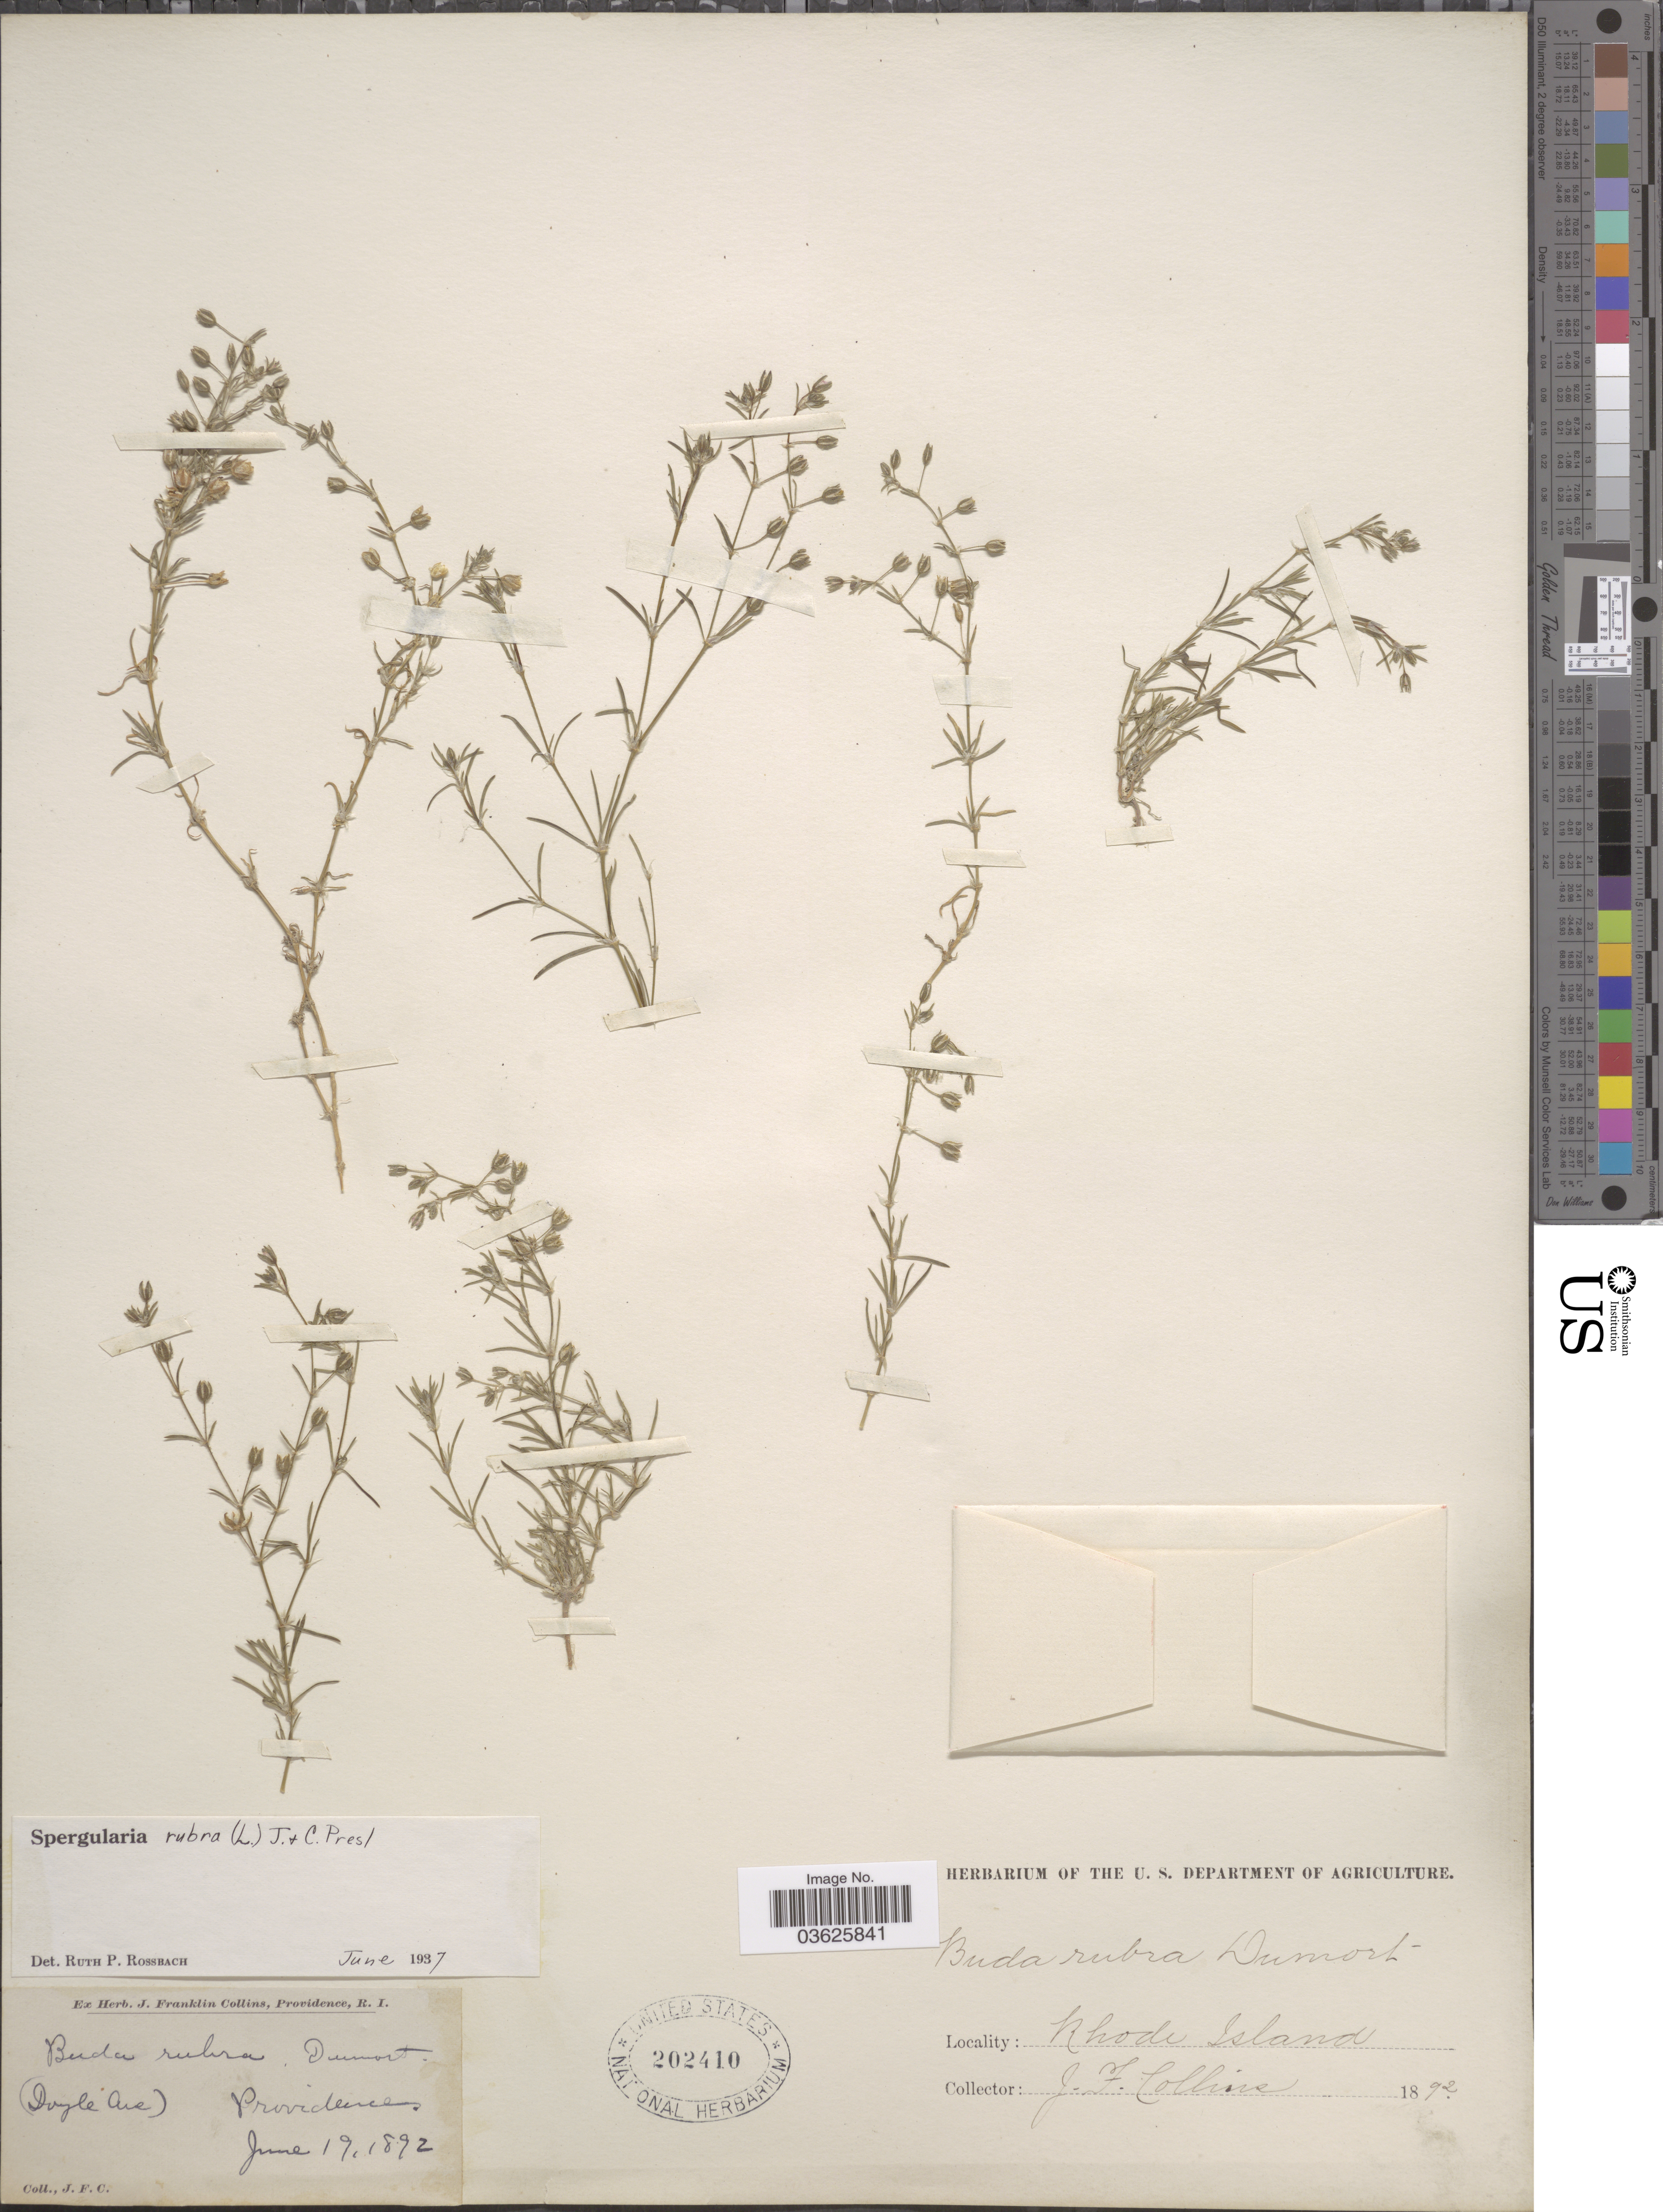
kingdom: Plantae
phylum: Tracheophyta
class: Magnoliopsida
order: Caryophyllales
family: Caryophyllaceae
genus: Spergularia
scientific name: Spergularia rubra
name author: (L.) J. Presl & C. Presl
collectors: J. Collins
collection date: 1892-06-19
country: United States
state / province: Rhode Island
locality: (Doyle Ave), Providence.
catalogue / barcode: US 202410